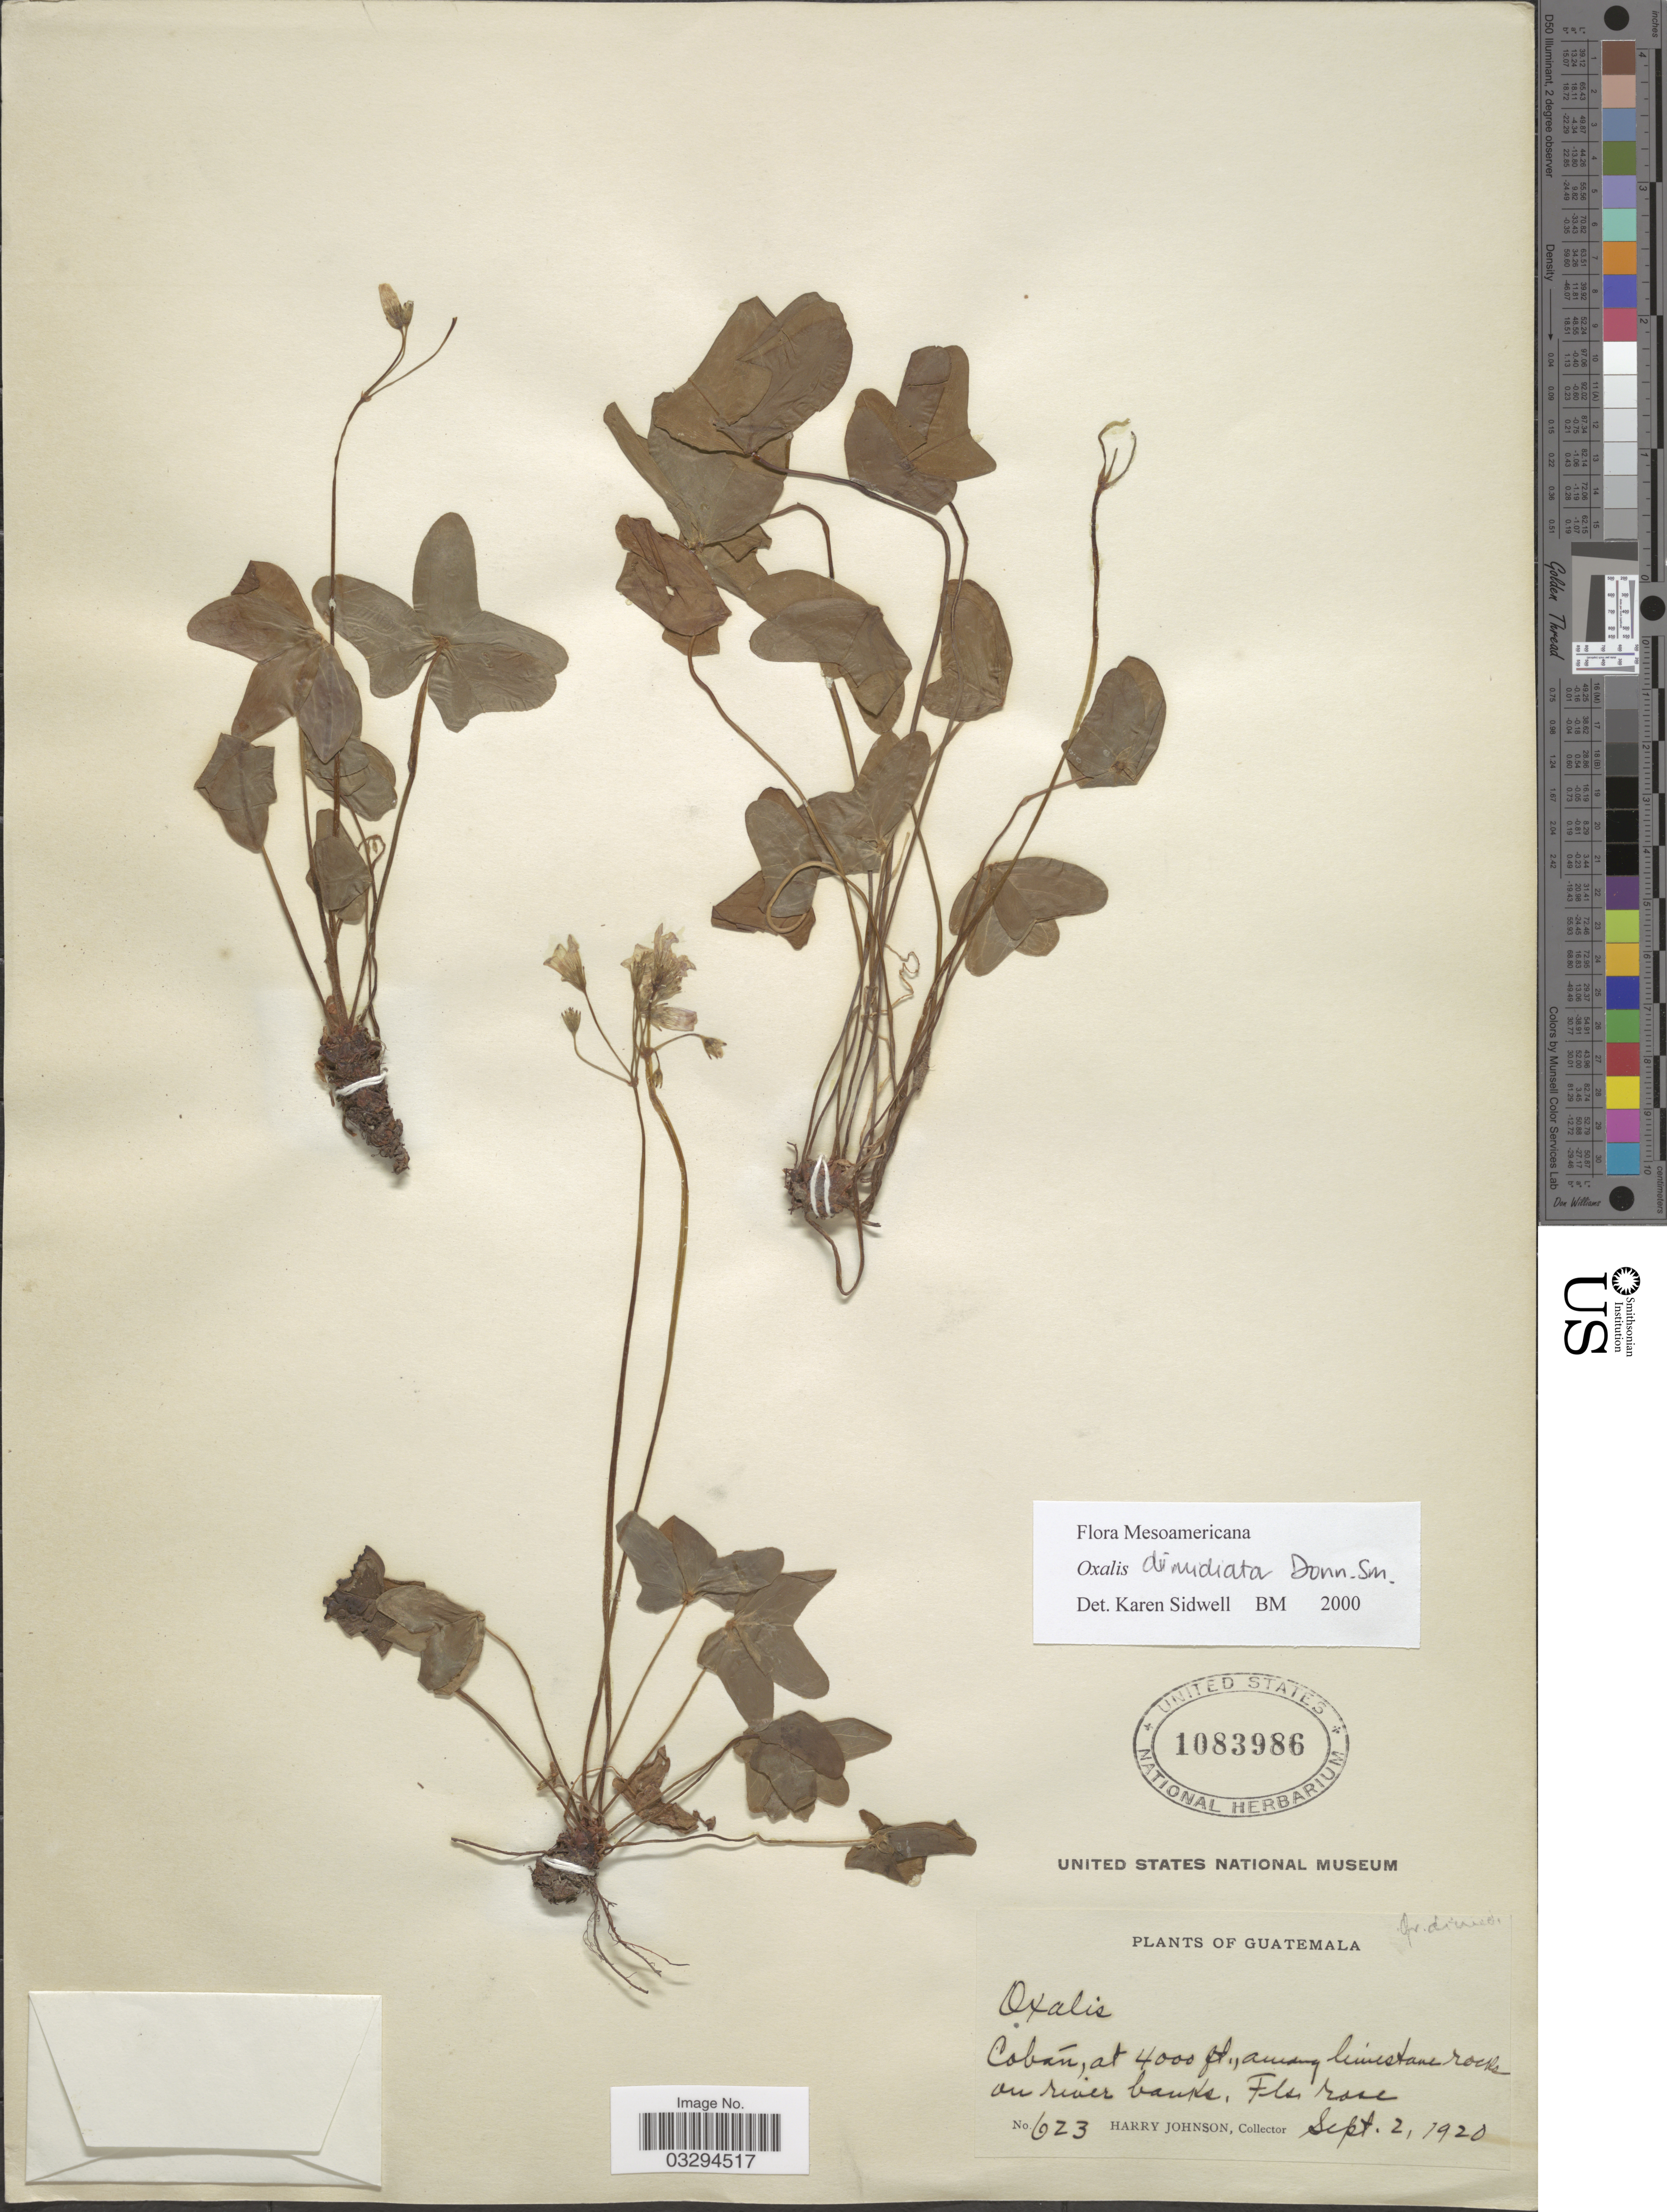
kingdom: Plantae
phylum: Tracheophyta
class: Magnoliopsida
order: Oxalidales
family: Oxalidaceae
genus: Oxalis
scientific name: Oxalis dimidiata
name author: Donn. Sm.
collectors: H. Johnson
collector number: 623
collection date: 1920-09-02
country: Guatemala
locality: Cobán, among limestone rocks on river banks.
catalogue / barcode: US 1083986